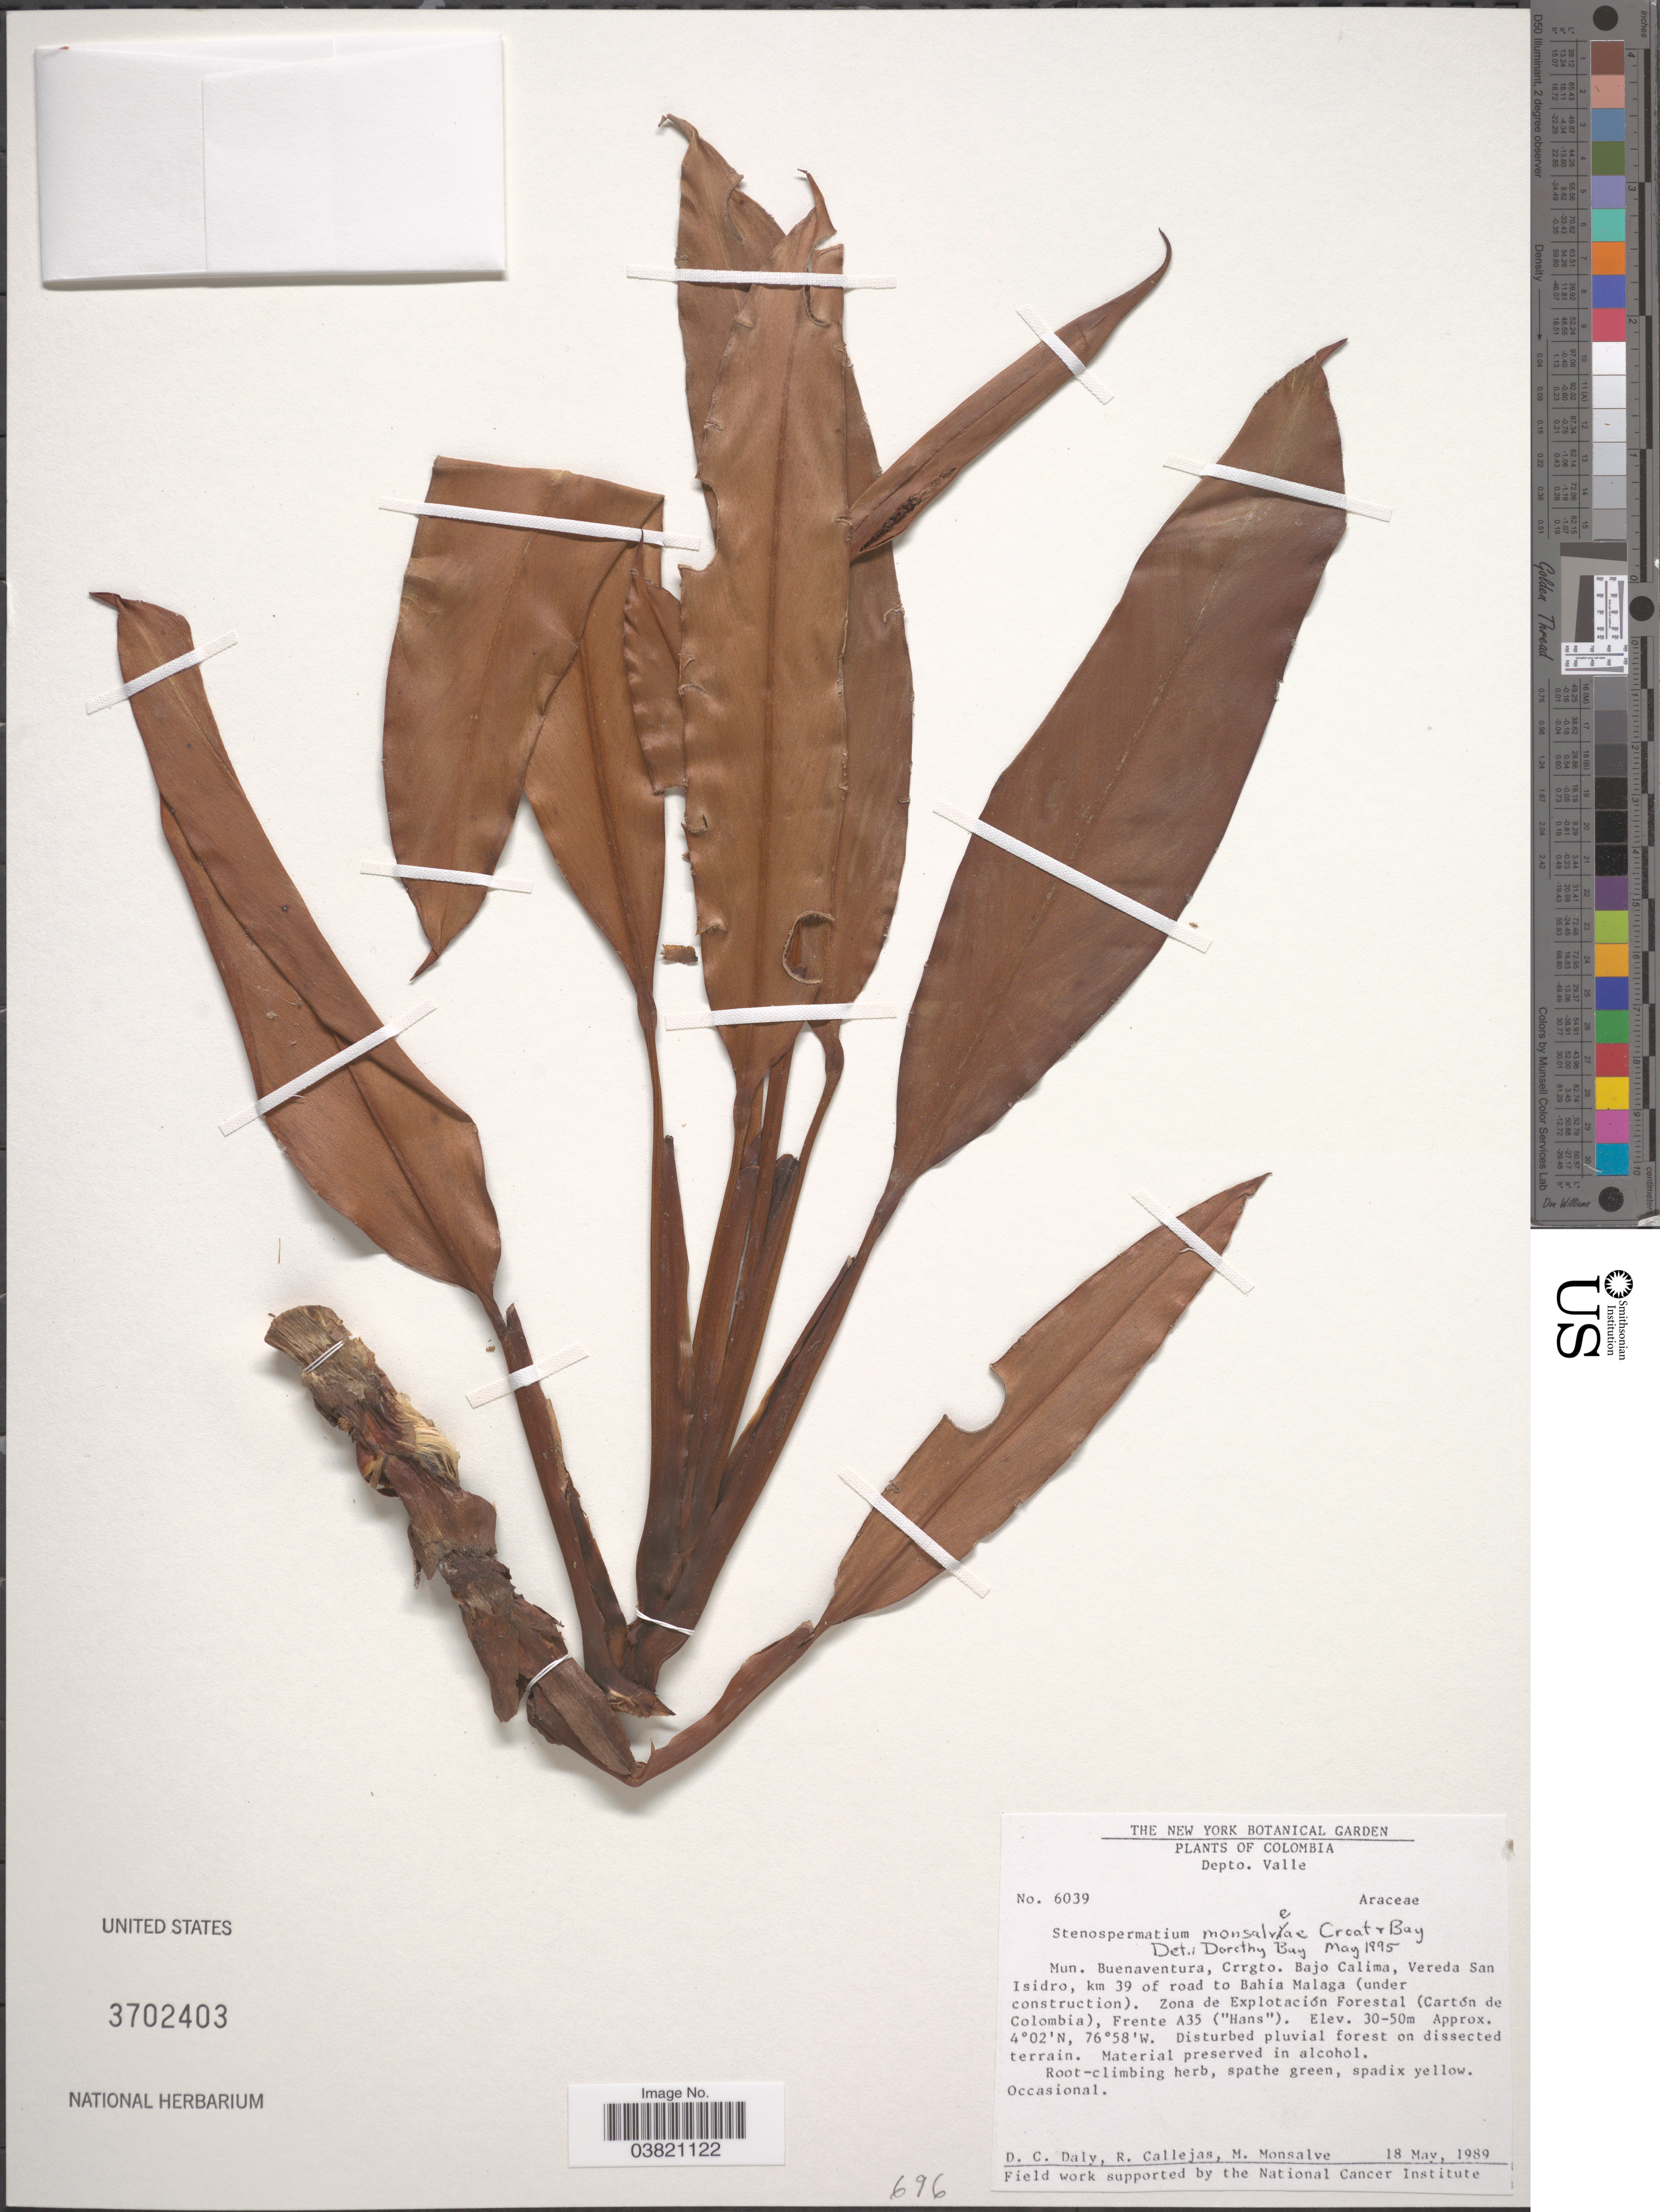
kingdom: Plantae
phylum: Tracheophyta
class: Liliopsida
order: Alismatales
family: Araceae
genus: Stenospermation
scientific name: Stenospermation monsalveae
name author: Croat & D.C. Bay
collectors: D. C. Daly, R. Callejas & M. Monsalve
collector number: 6039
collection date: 1989-05-18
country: Colombia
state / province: Valle del Cauca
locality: Depto. Valle. Mun. Buenaventura, Crrgto. Bajo Calima, Vereda San Isidro, km 39 of road to Bahia Malaga. Zona de Explotación Forestal (Cartón de Colombia), Frente A35.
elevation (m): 30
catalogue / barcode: US 3702403